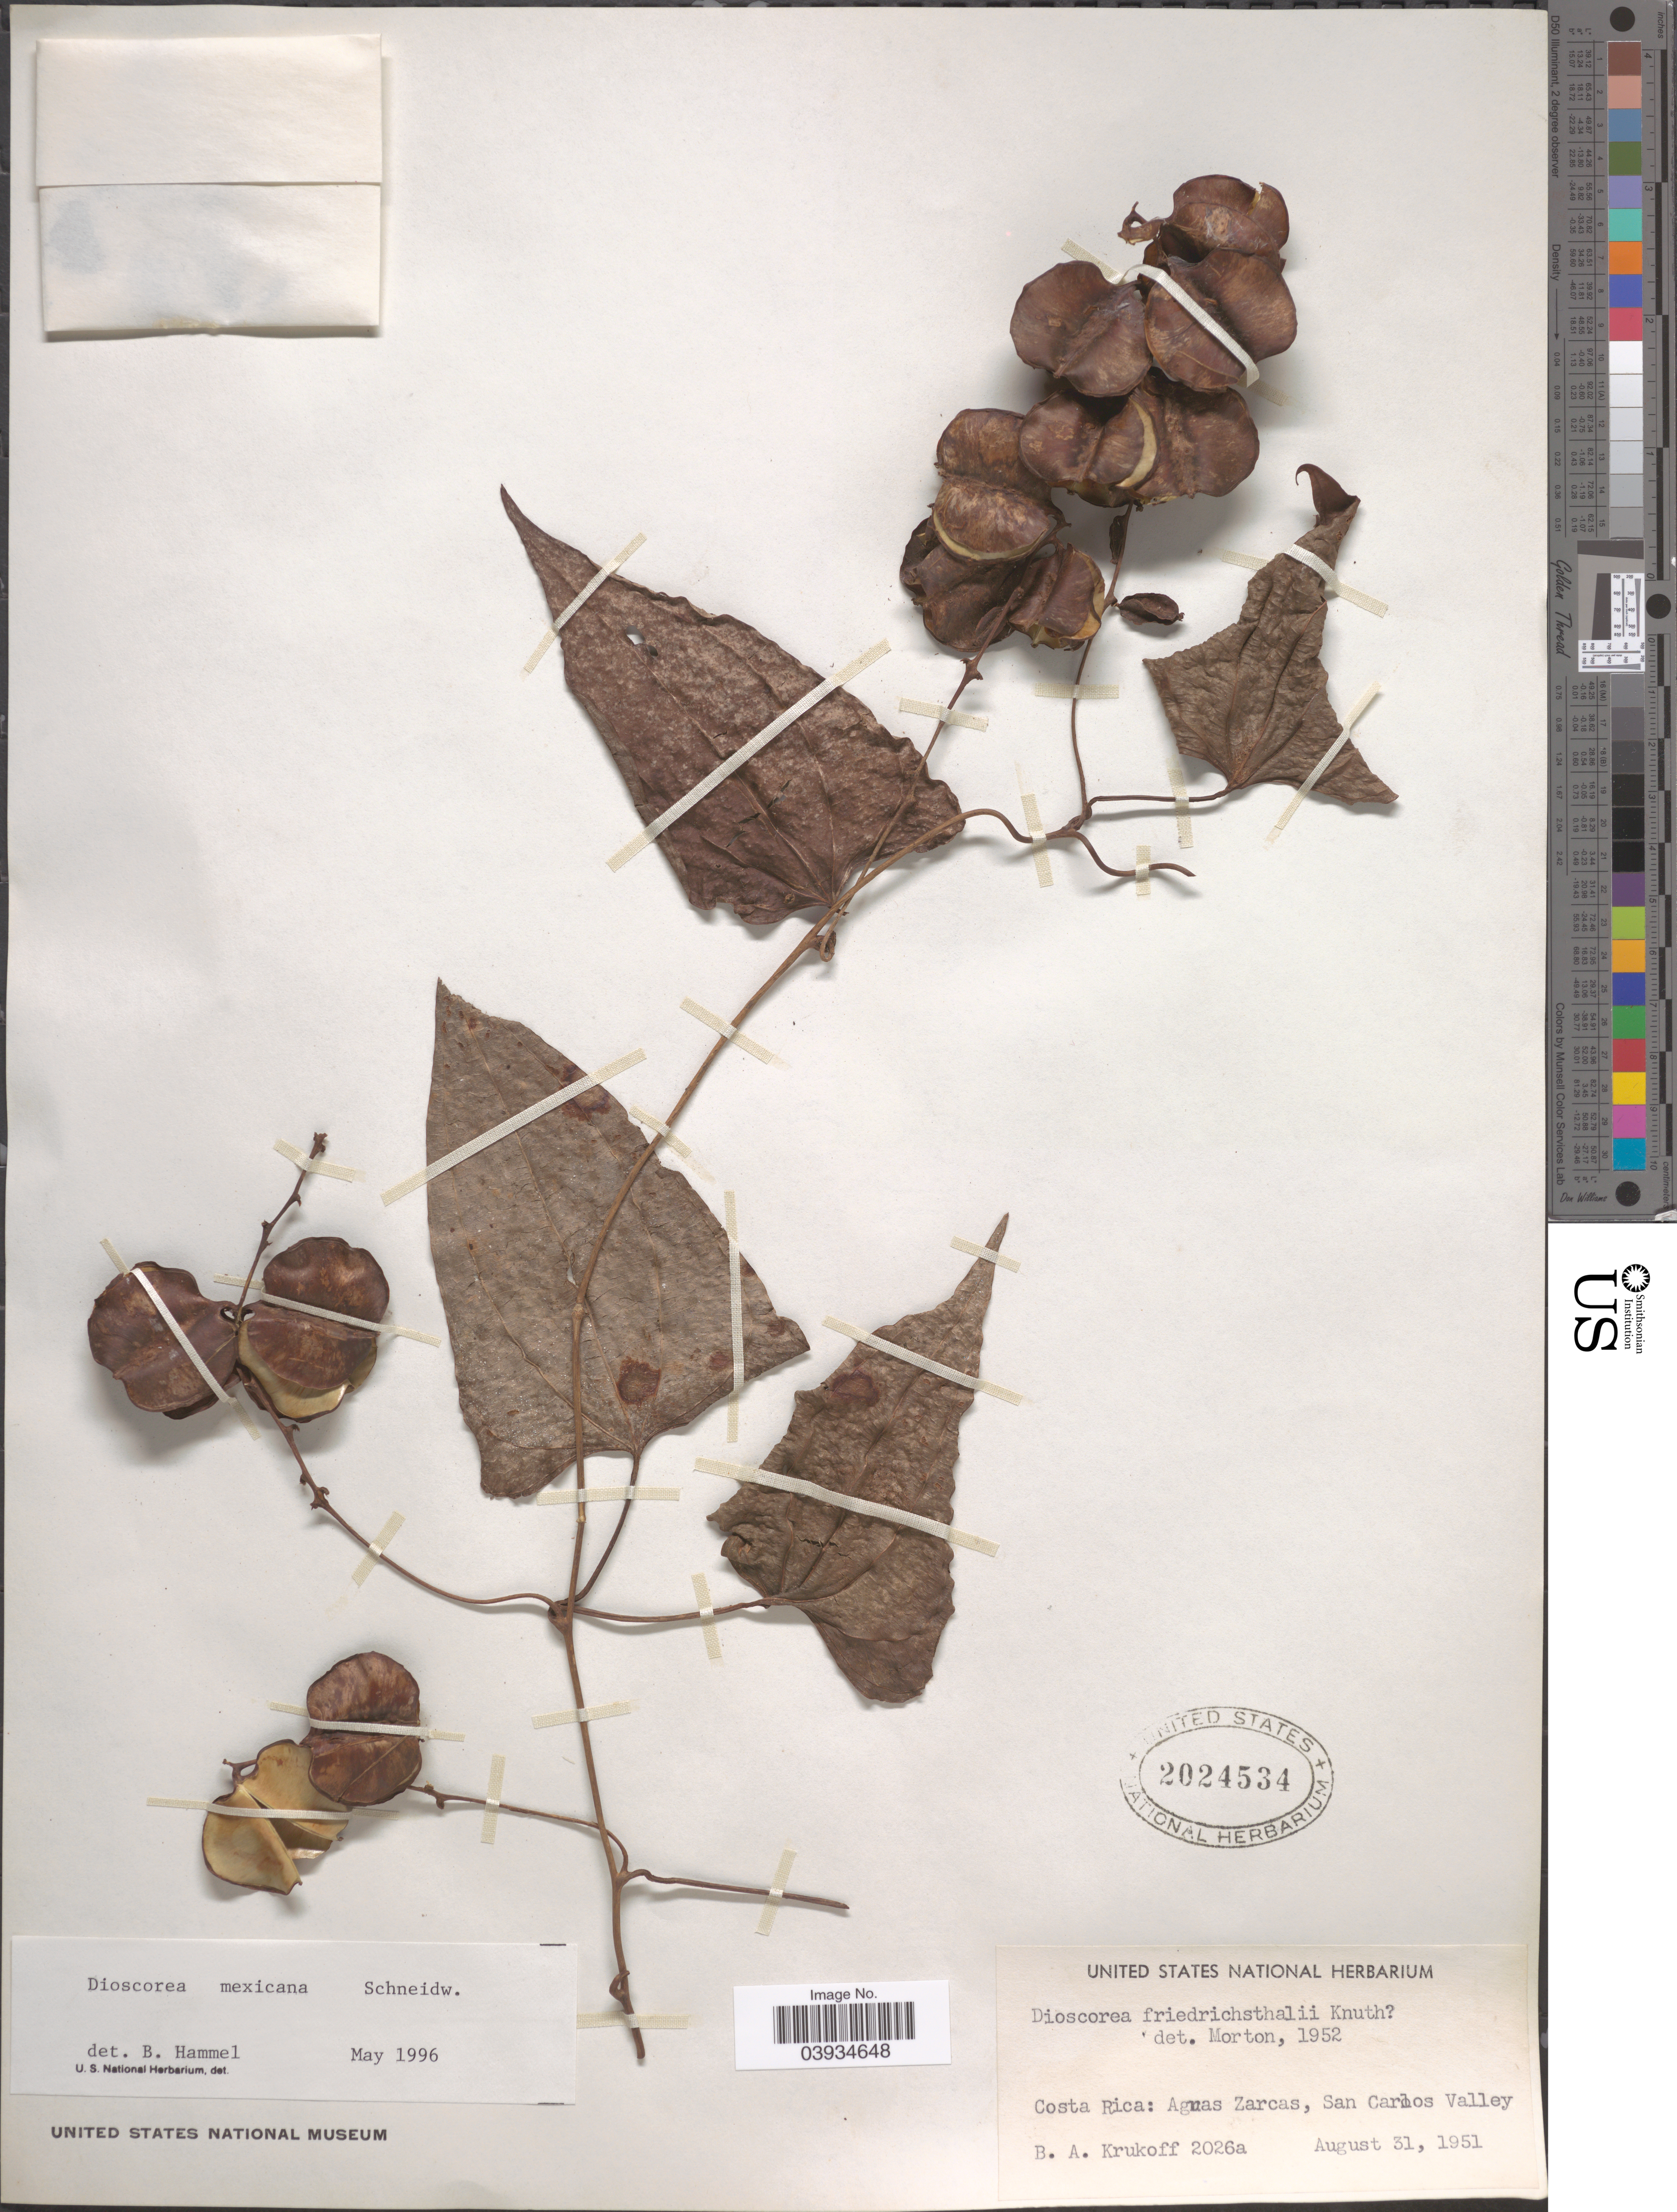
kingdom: Plantae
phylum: Tracheophyta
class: Liliopsida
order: Dioscoreales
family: Dioscoreaceae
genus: Dioscorea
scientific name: Dioscorea mexicana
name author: Scheidw.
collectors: B. A. Krukoff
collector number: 2026a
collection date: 1951-08-31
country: Costa Rica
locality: Aguas Zarcas, San Carlos Valley.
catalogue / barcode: US 2024534